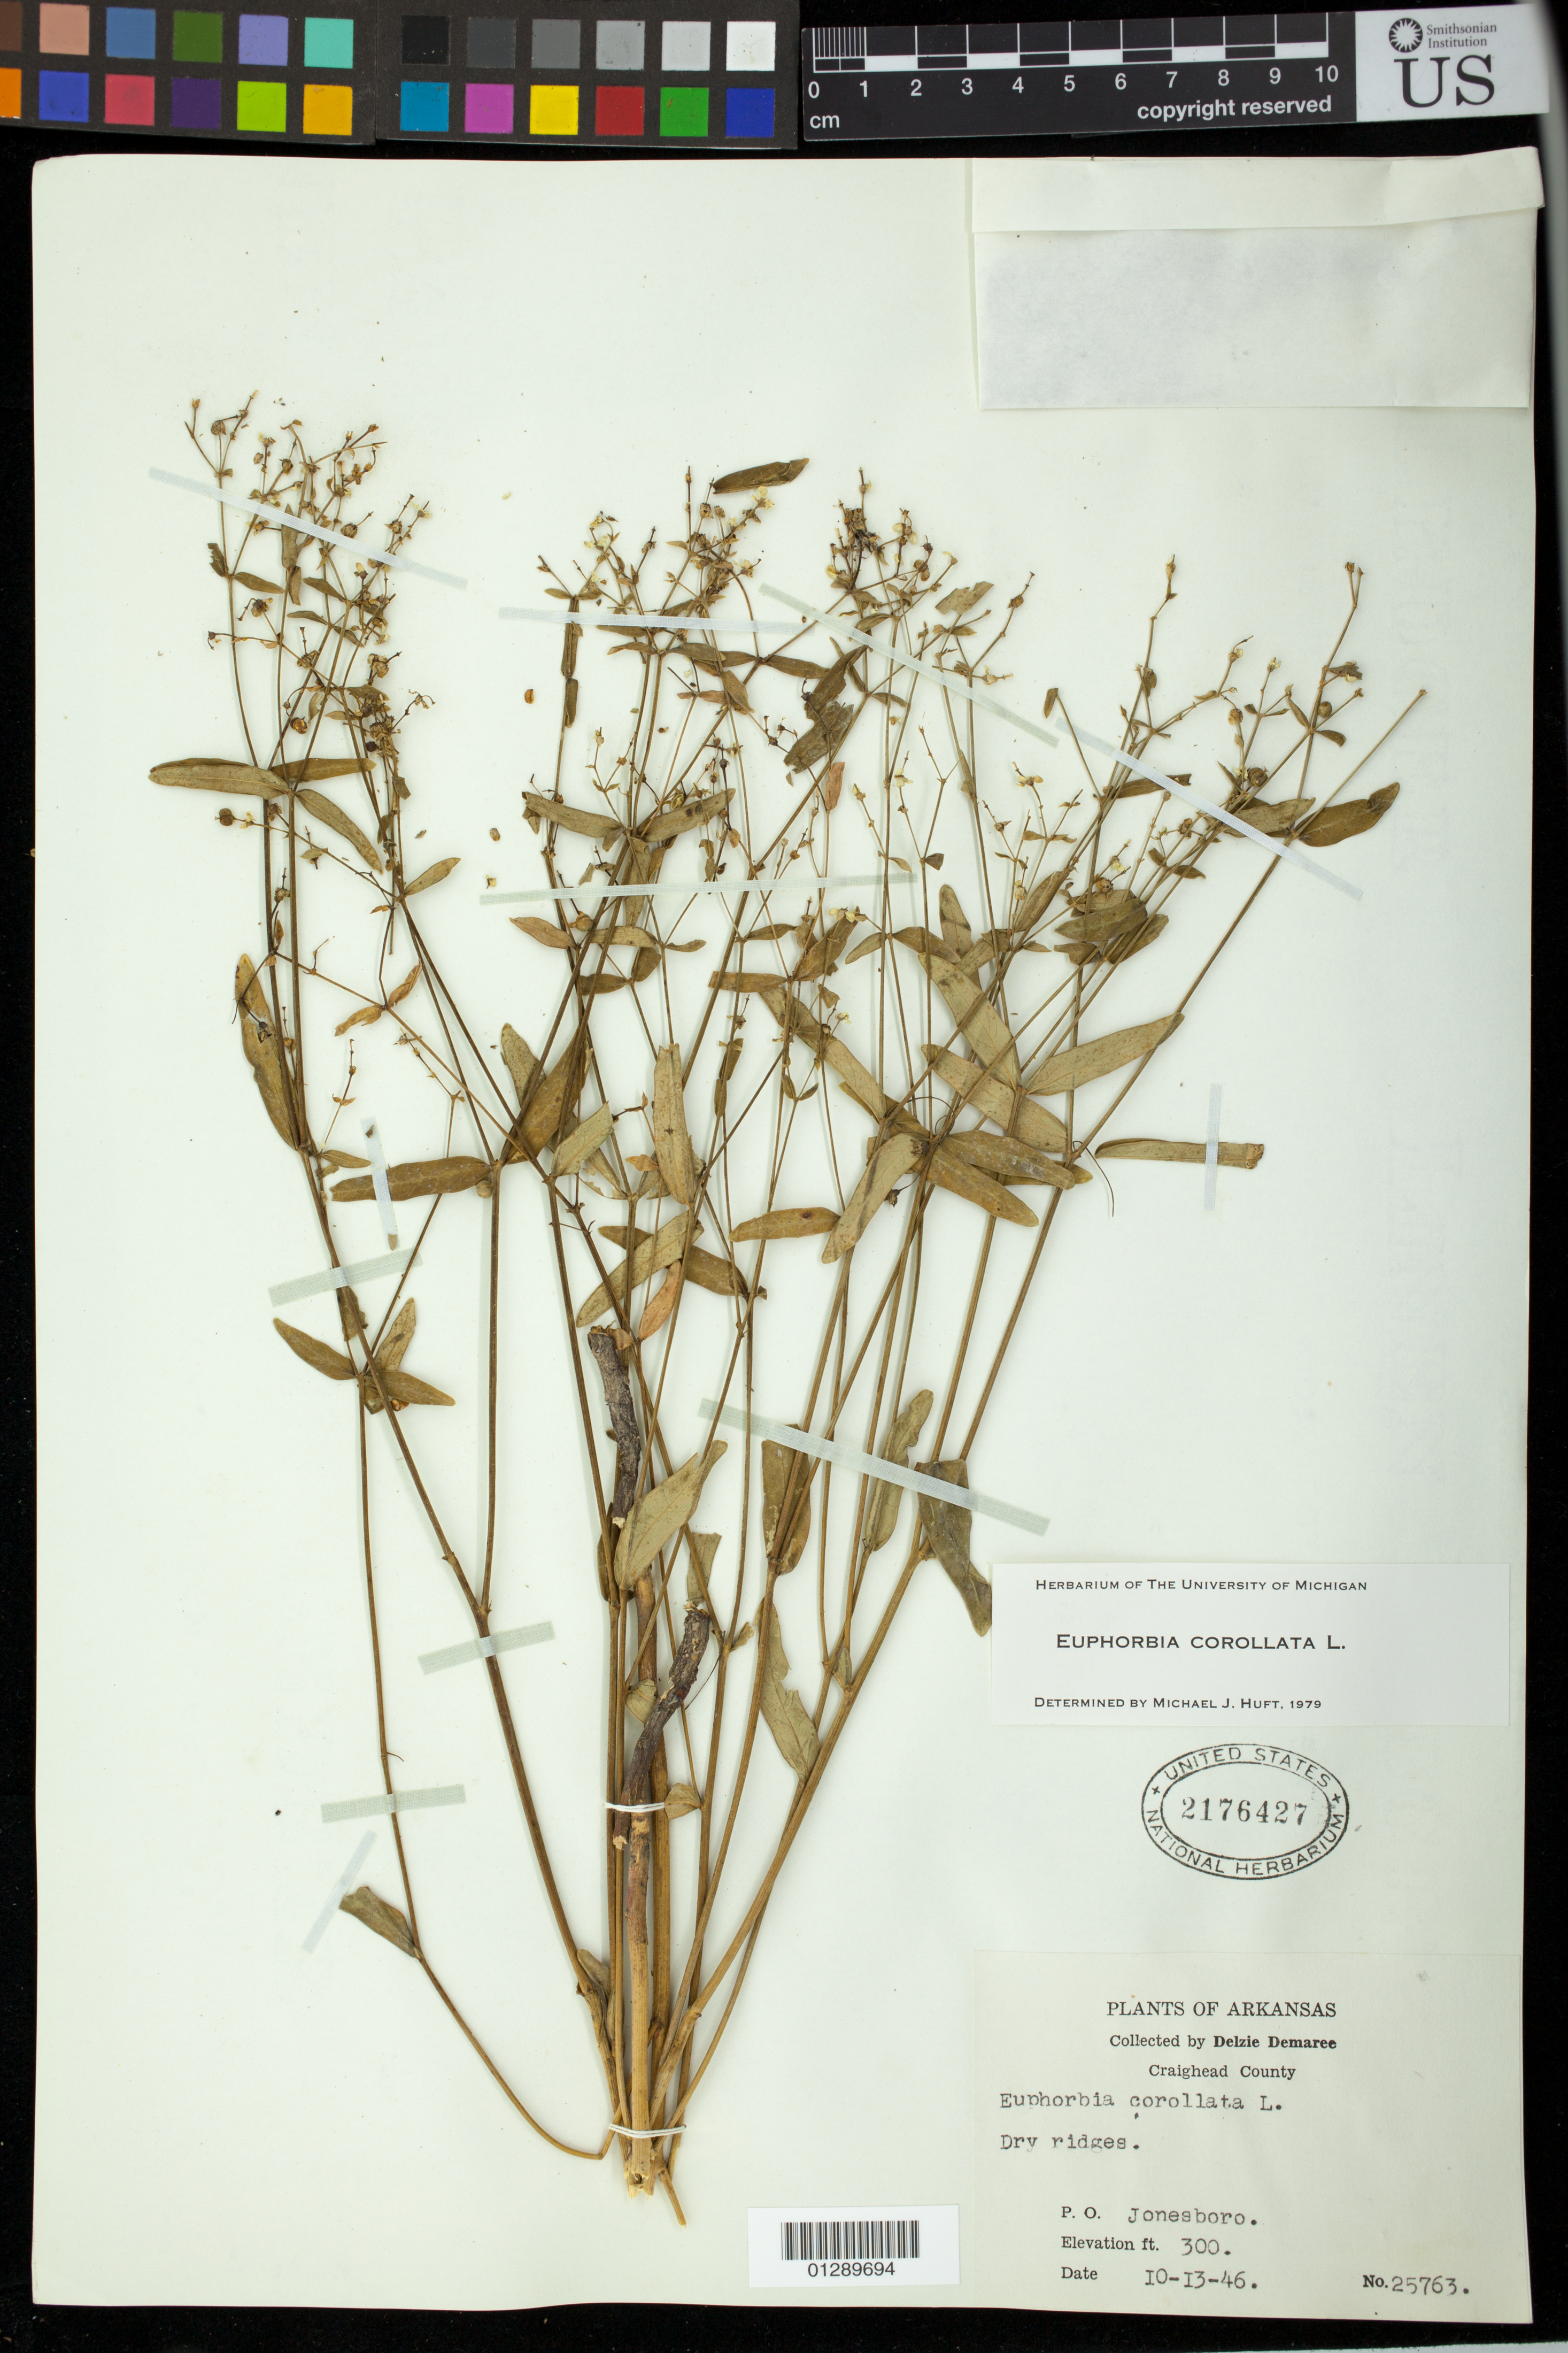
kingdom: Plantae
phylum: Tracheophyta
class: Magnoliopsida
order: Malpighiales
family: Euphorbiaceae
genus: Euphorbia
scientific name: Euphorbia corollata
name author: L.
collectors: D. Demaree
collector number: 25763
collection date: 1946-10-13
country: United States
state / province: Arkansas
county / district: Craighead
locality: Jonesboro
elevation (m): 91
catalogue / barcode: US 2176427